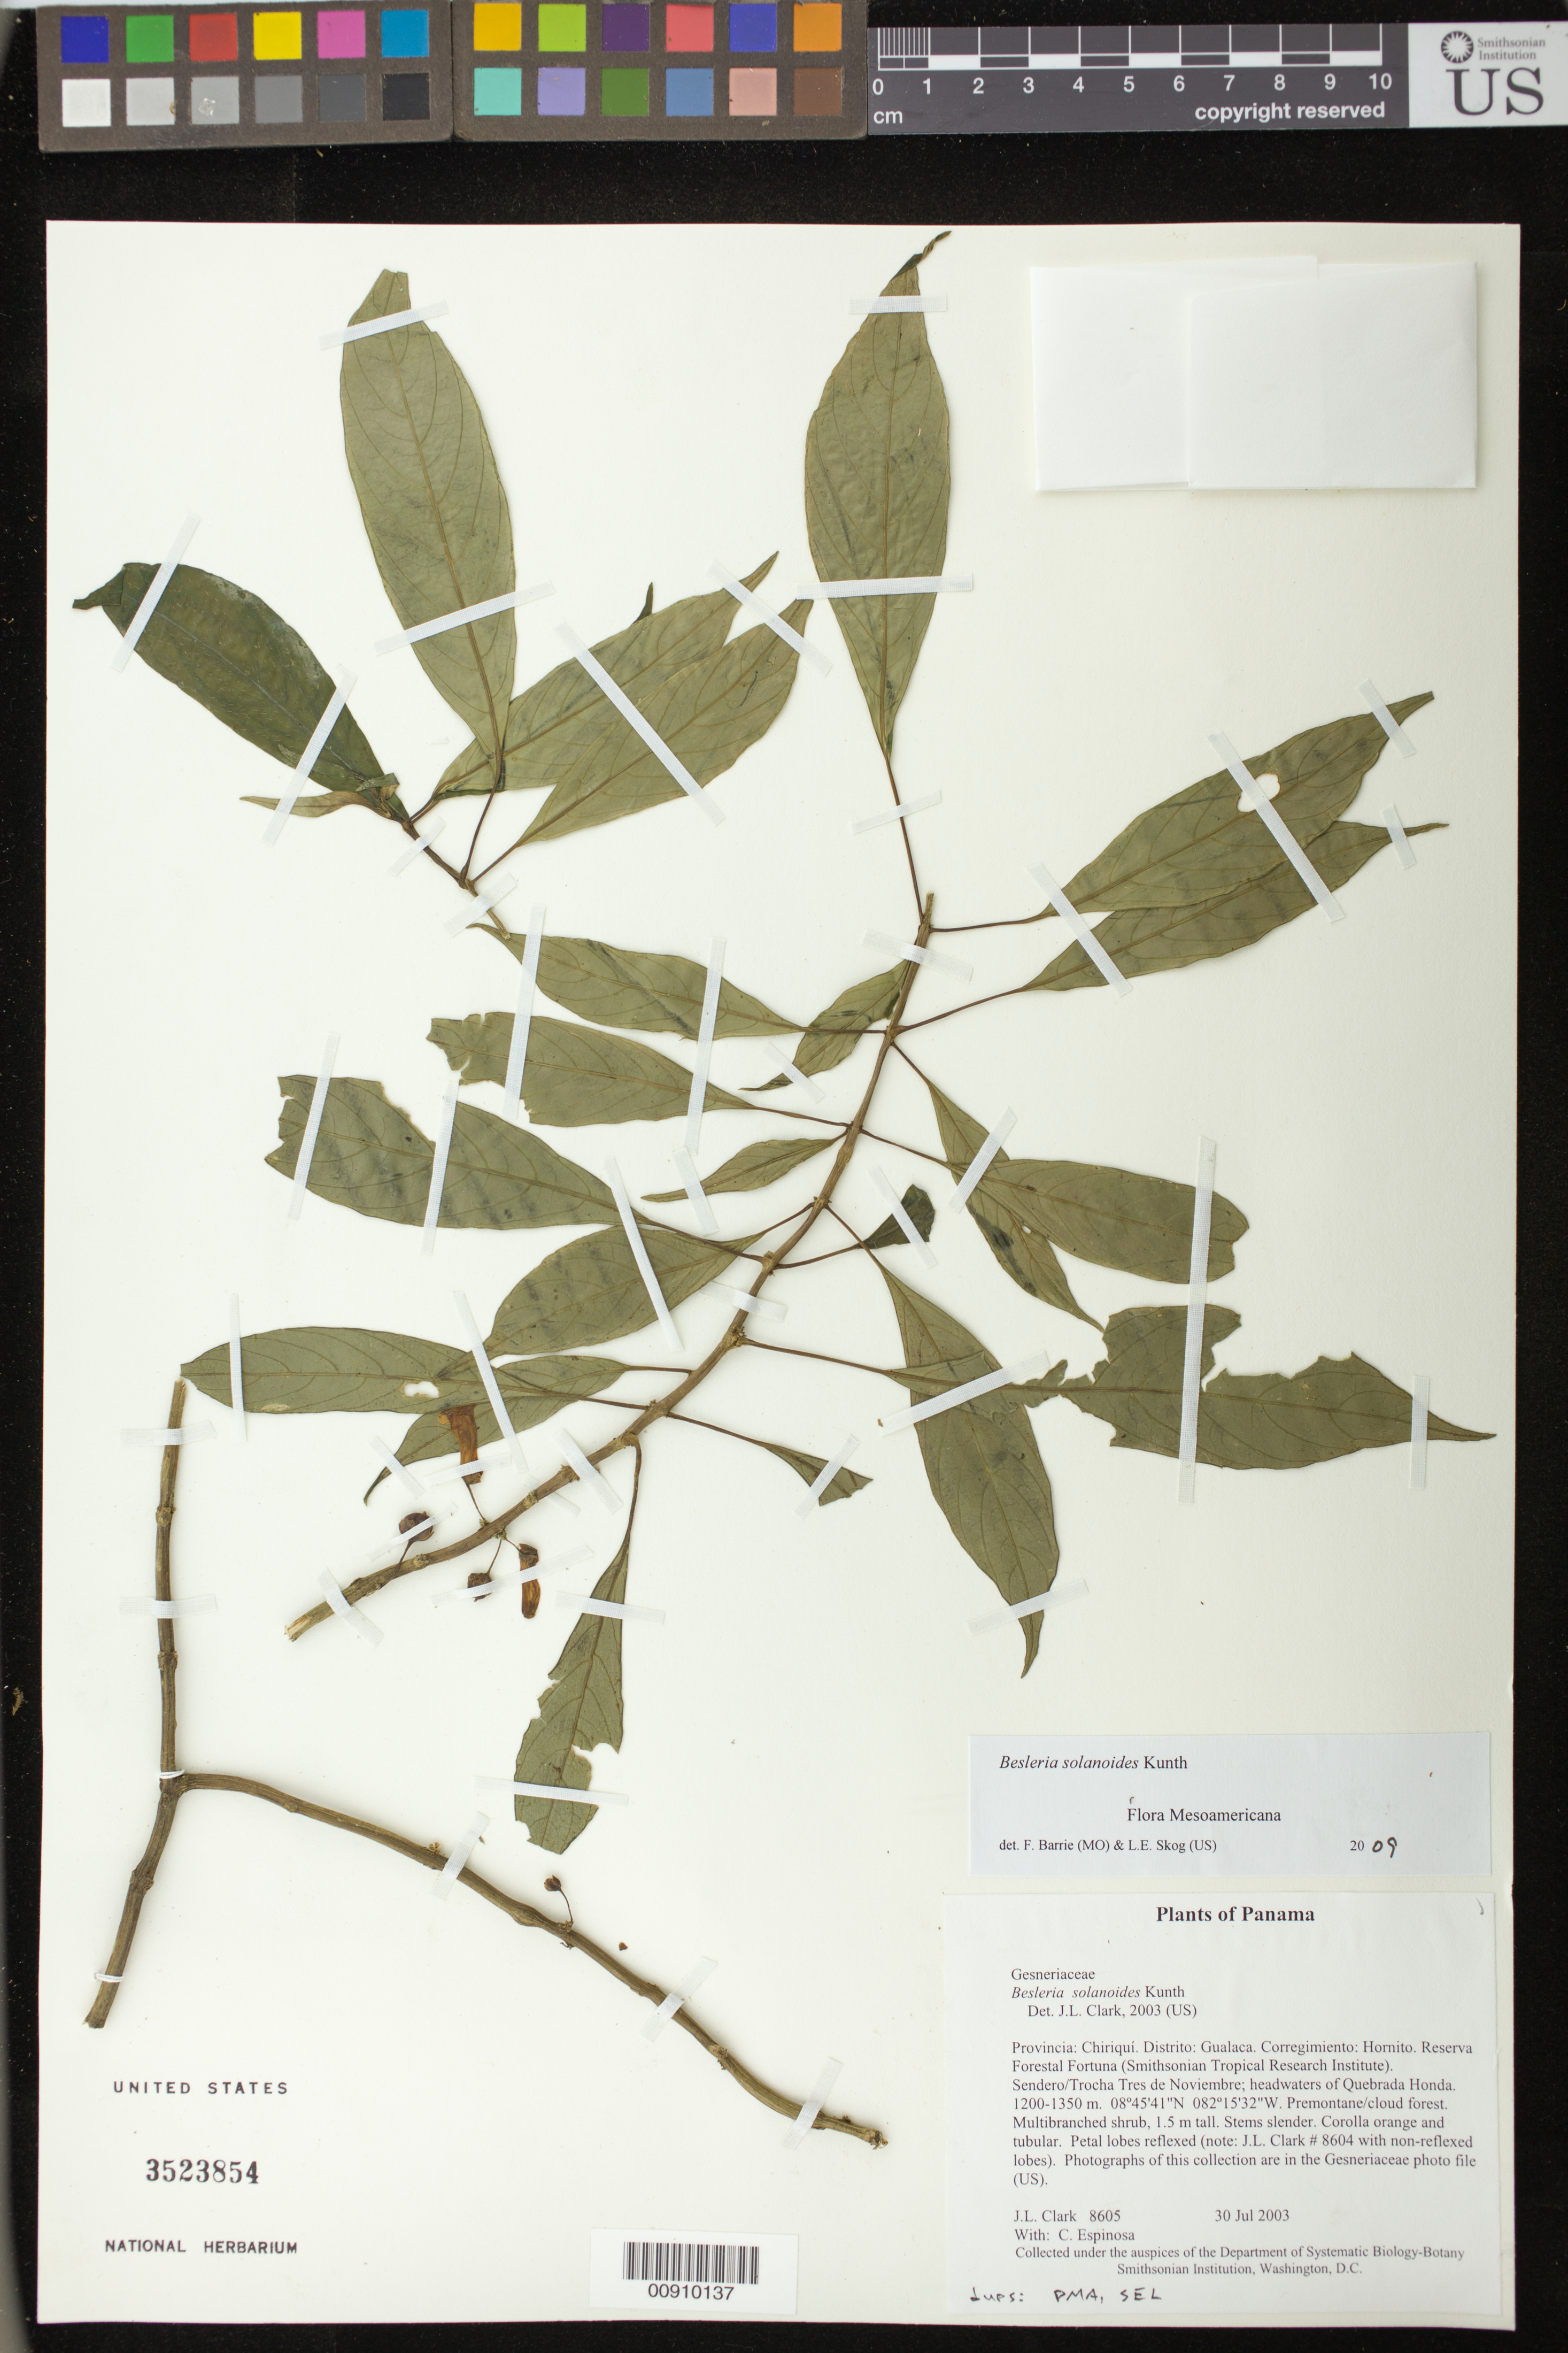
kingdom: Plantae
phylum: Tracheophyta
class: Magnoliopsida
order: Lamiales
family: Gesneriaceae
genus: Besleria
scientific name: Besleria solanoides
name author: Kunth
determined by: Clark, J. L., (SEL), The Marie Selby Botanical Garden (UNITED STATES)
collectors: J. L. Clark & C. Espinosa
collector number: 8605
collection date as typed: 30 Jul 2003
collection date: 2003-07-30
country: Panama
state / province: Chiriquí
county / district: Gualaca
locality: Gualaca. Corregimiento: Hornito. Reserva Forestal Fortuna (Smithsonian Tropical Research Institute). Sendero/Trocha Tres de Noviembre; headwaters of Quebrada Honda.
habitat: Premontane/cloud forest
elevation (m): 1200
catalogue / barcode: US 3523854